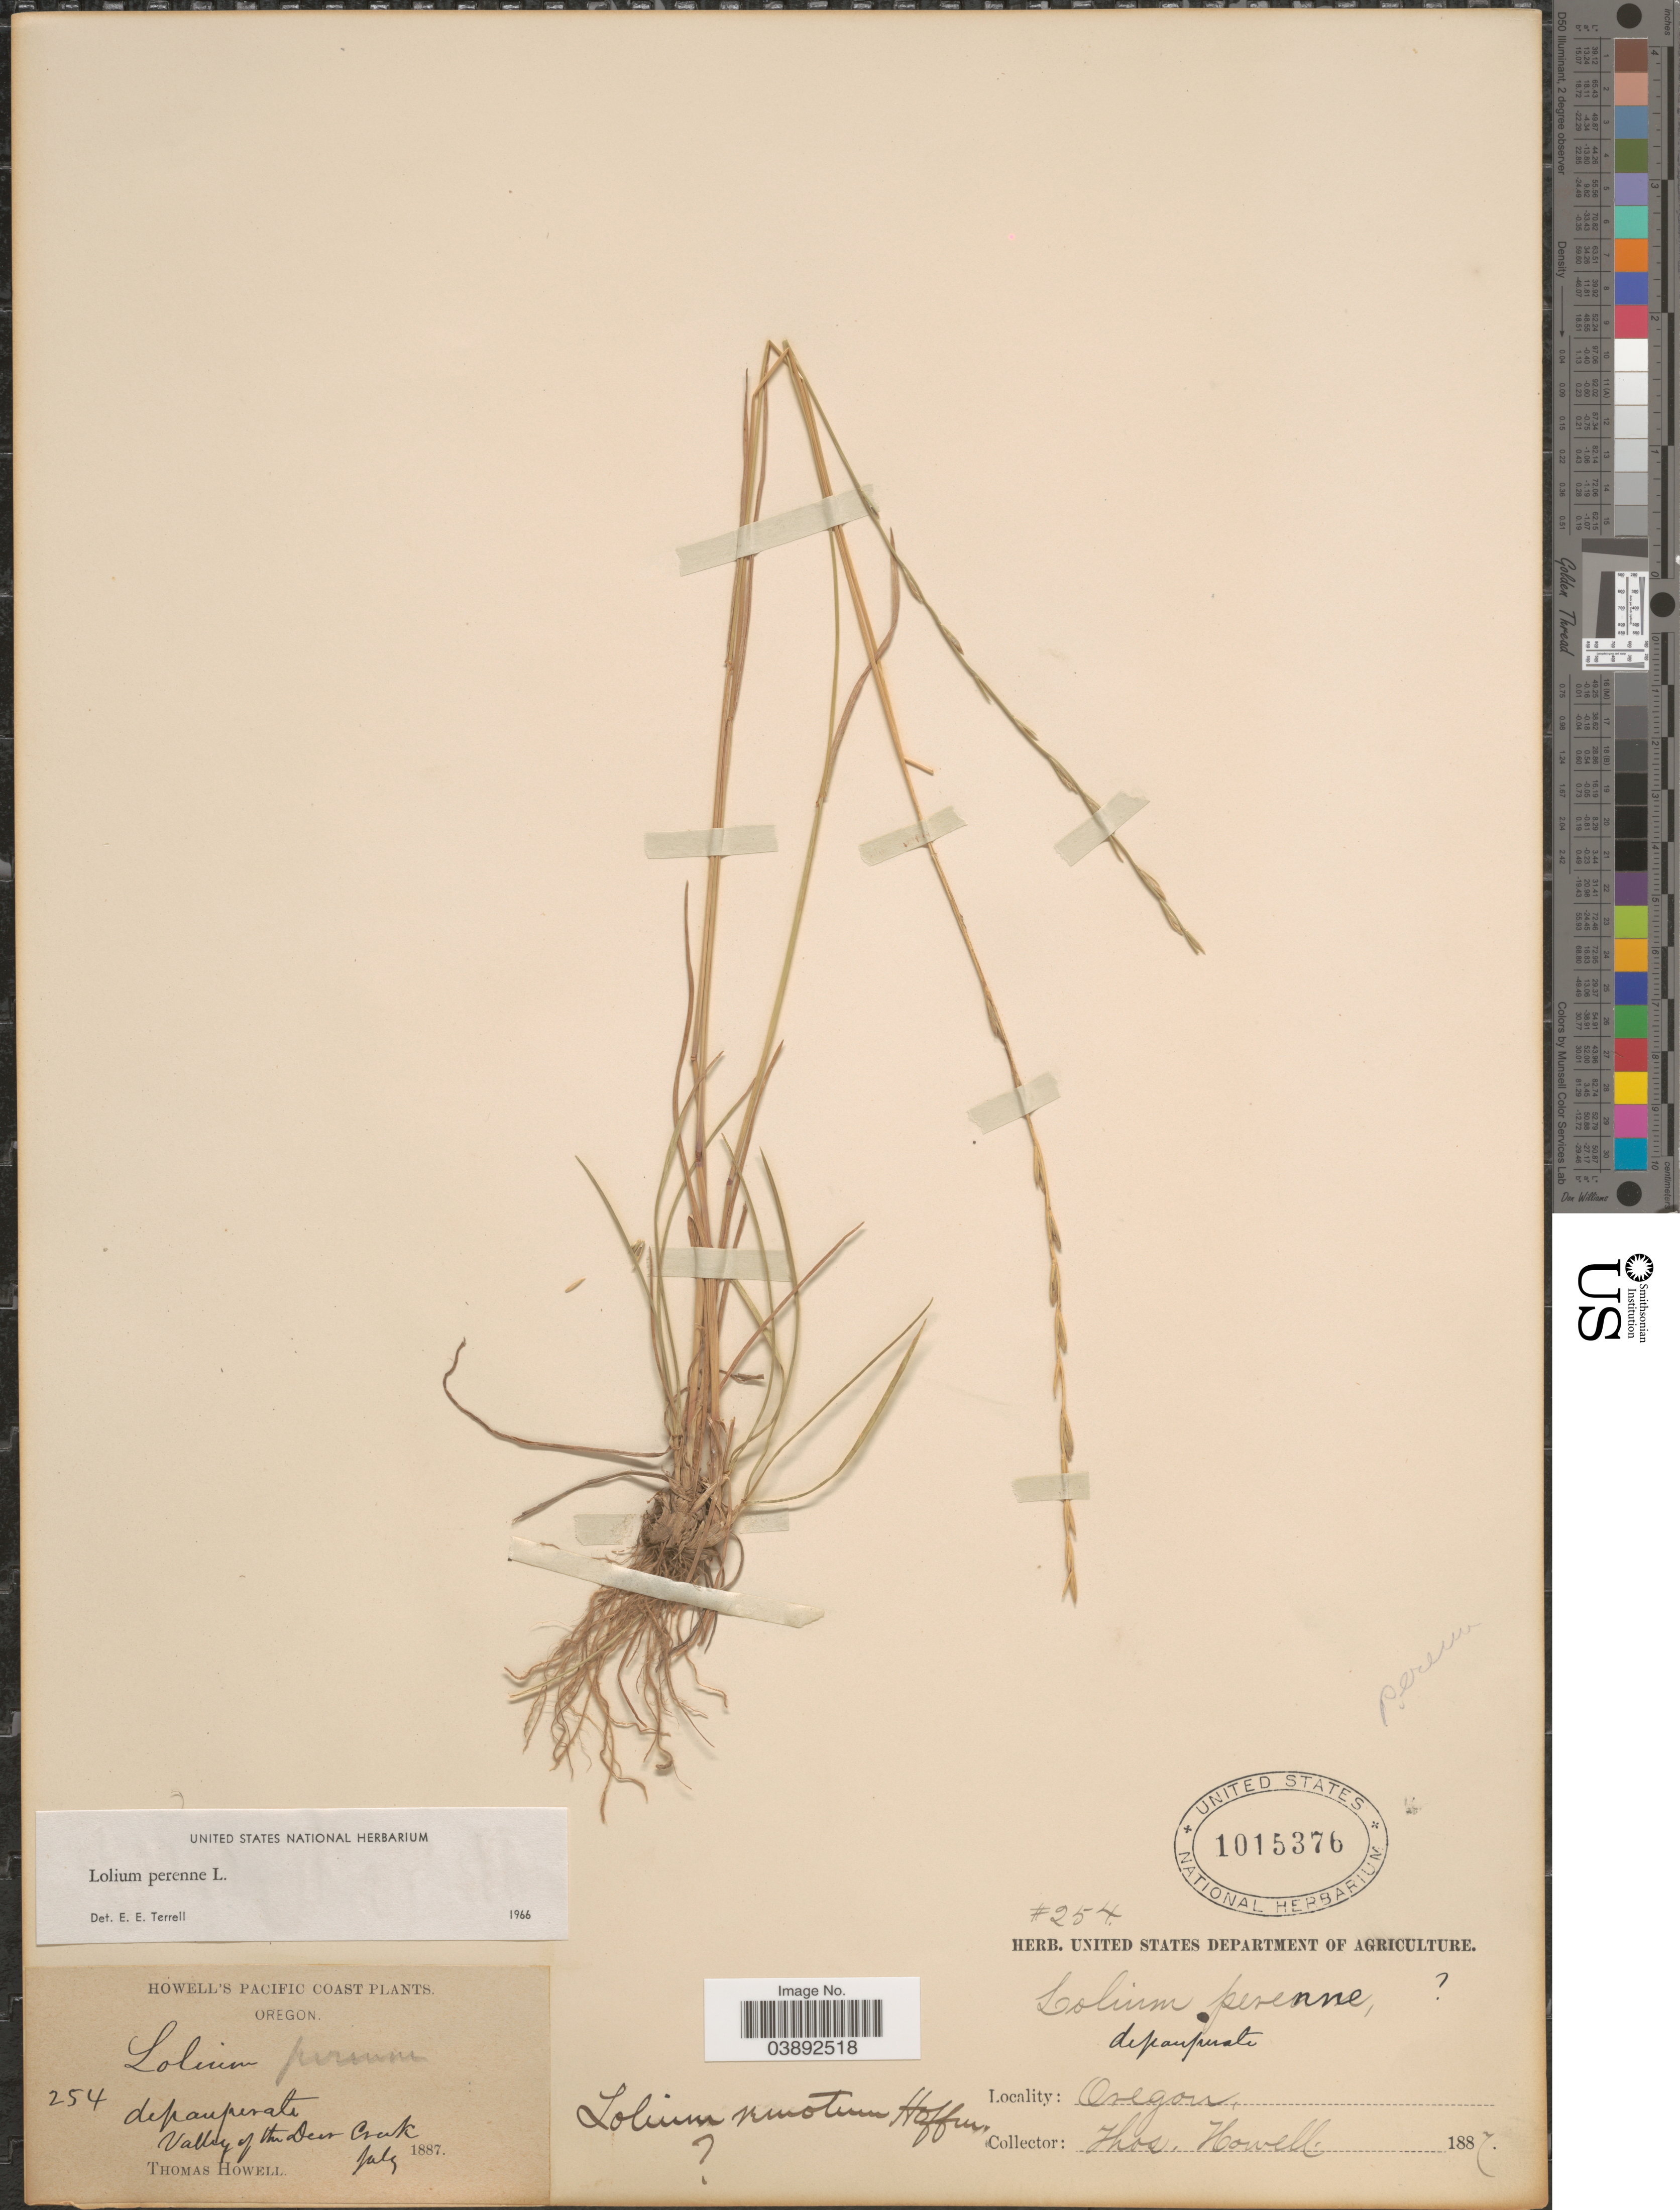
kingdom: Plantae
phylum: Tracheophyta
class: Liliopsida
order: Poales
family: Poaceae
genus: Lolium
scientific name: Lolium perenne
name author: L.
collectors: T. Howell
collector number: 254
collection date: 1887-07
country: United States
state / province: Oregon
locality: Pacific Coast. Valley of the Deer Creek.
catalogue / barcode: US 1015376